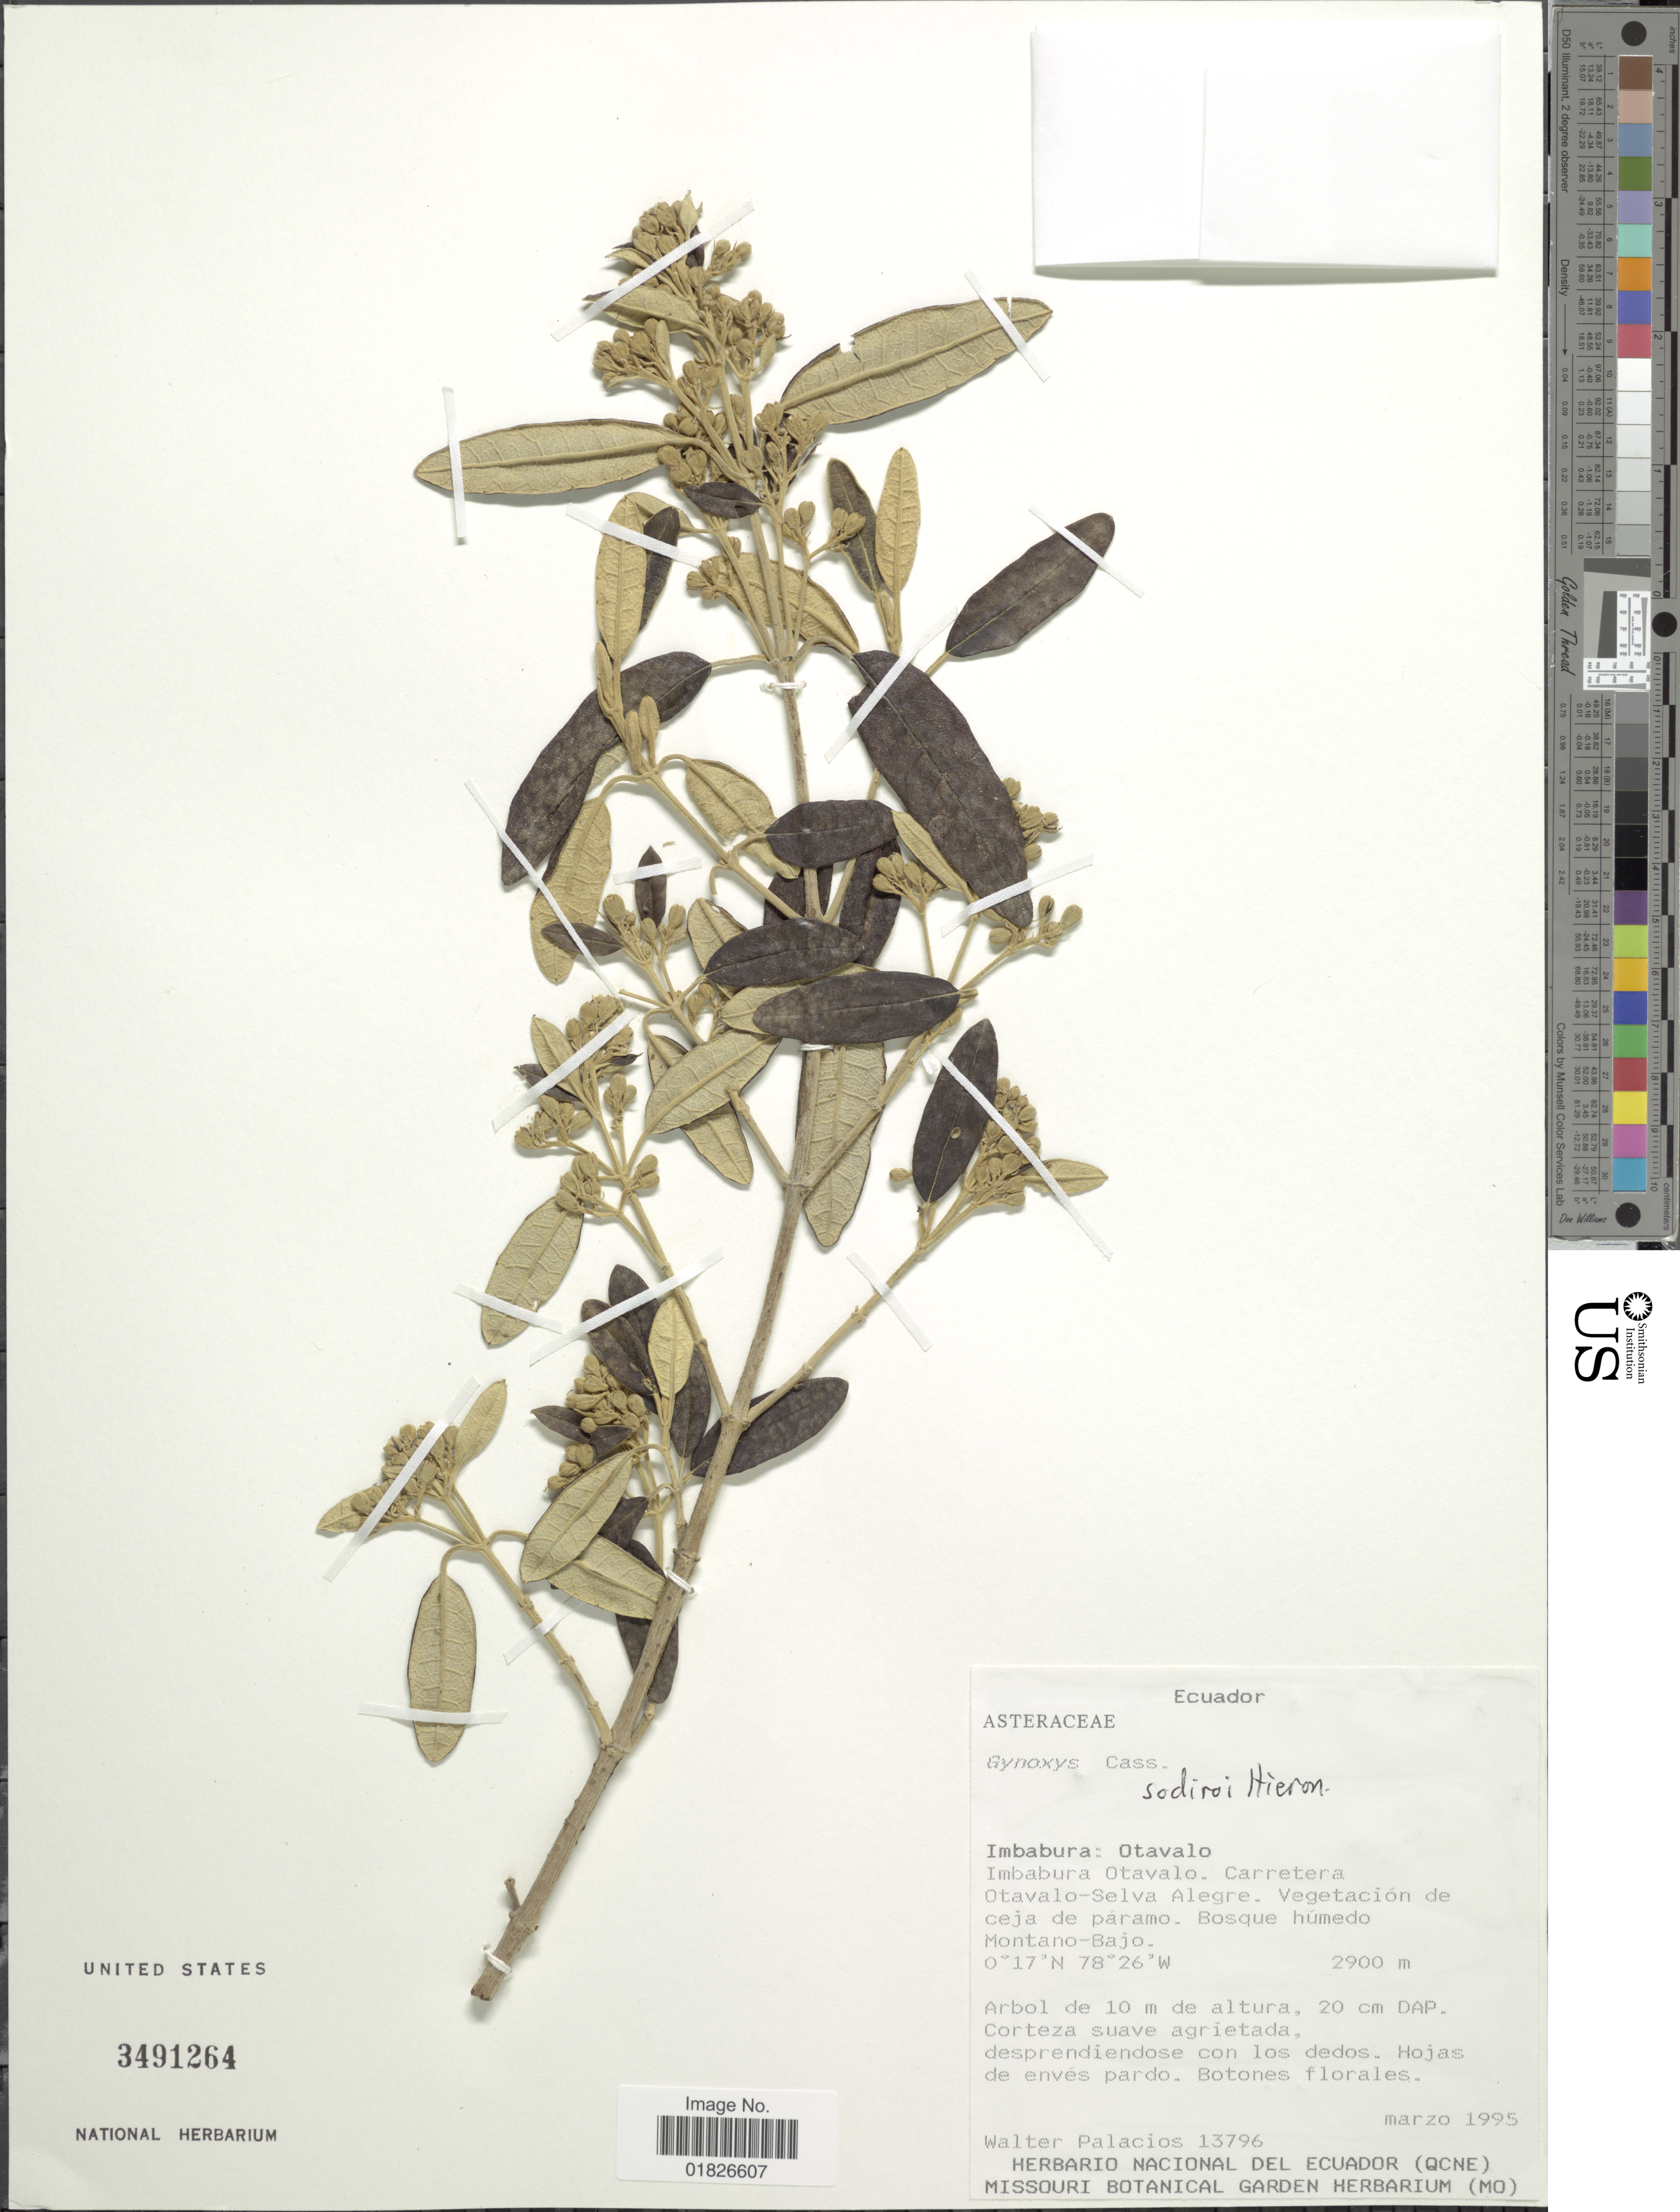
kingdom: Plantae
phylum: Tracheophyta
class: Magnoliopsida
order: Asterales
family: Asteraceae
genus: Gynoxys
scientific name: Gynoxys sodiroi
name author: Hieron.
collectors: W. Palacios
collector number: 13796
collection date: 1995-03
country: Ecuador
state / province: Imbabura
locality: Otavalo, Imbabura Otavalo, Carretera Otavalo-Selva Alegre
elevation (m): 2900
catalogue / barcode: US 3491264